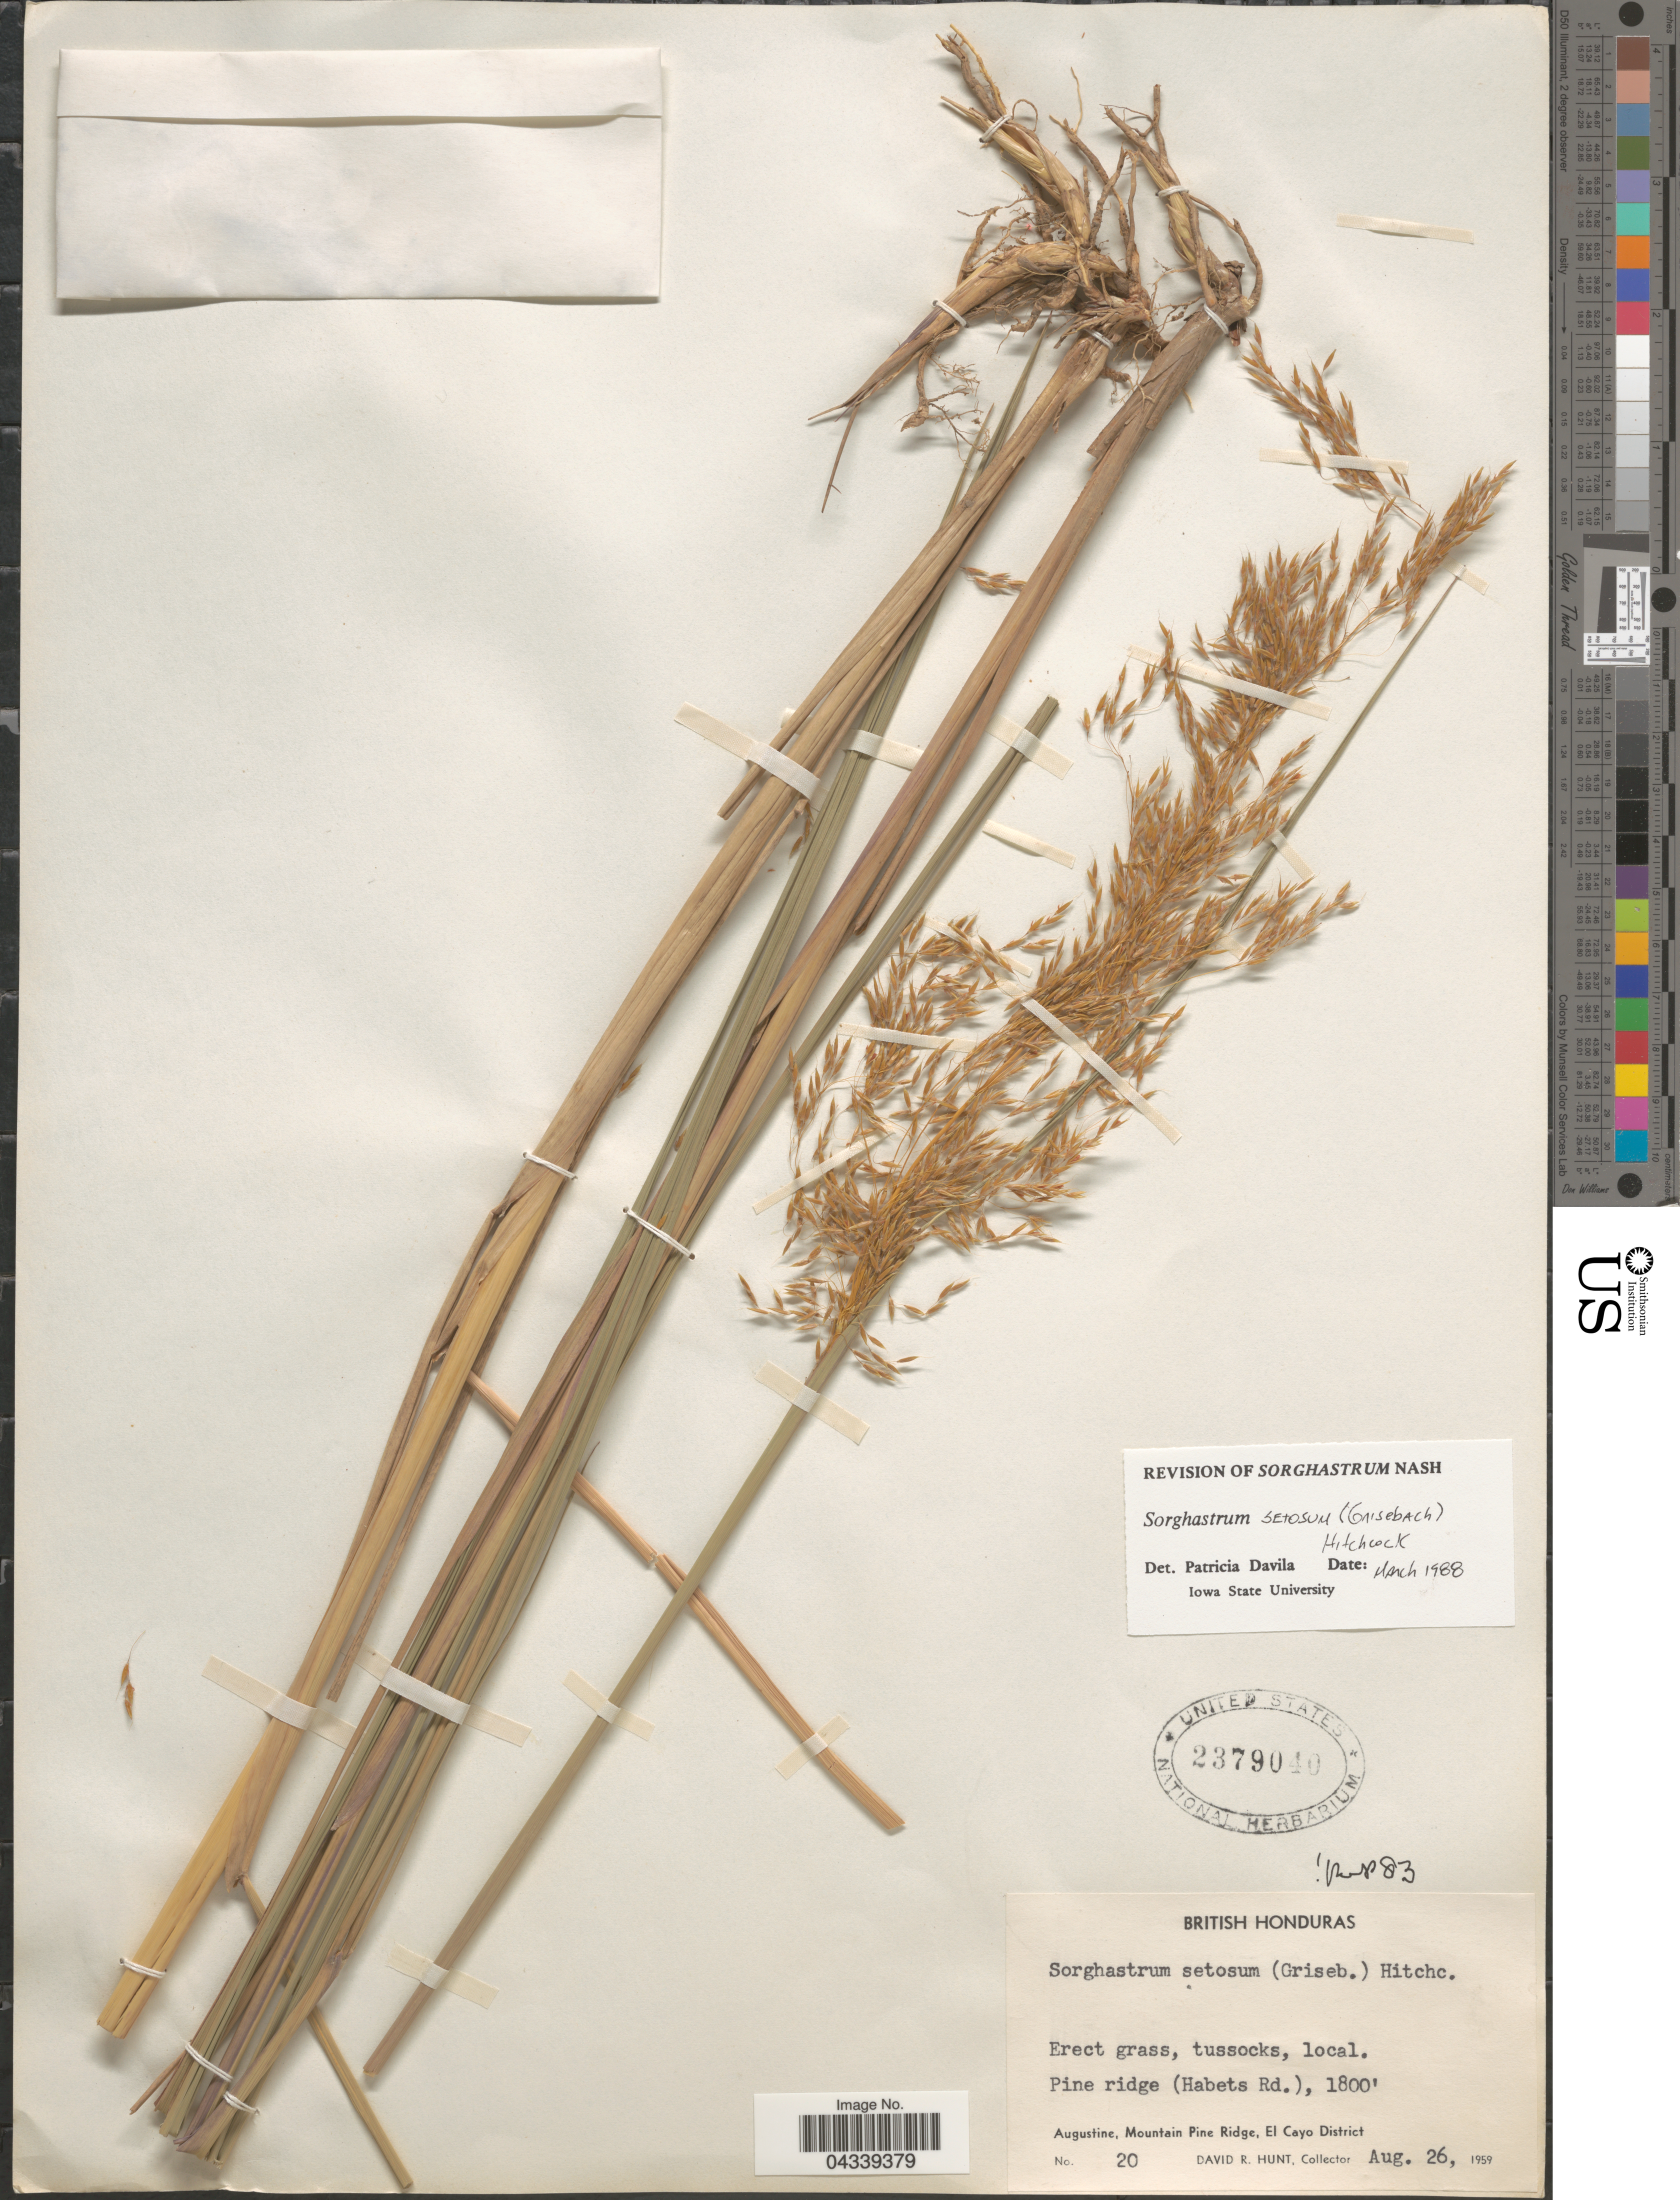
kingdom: Plantae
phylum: Tracheophyta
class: Liliopsida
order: Poales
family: Poaceae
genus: Sorghastrum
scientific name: Sorghastrum setosum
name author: (Griseb.) Hitchc.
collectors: D. R. Hunt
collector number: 20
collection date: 1959-08-26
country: Belize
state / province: Cayo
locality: British Honduras. Pine ridge (Habets Rd.), Augustine, Mountain Pine Ridge, El Cayo District.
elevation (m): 549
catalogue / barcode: US 2379040